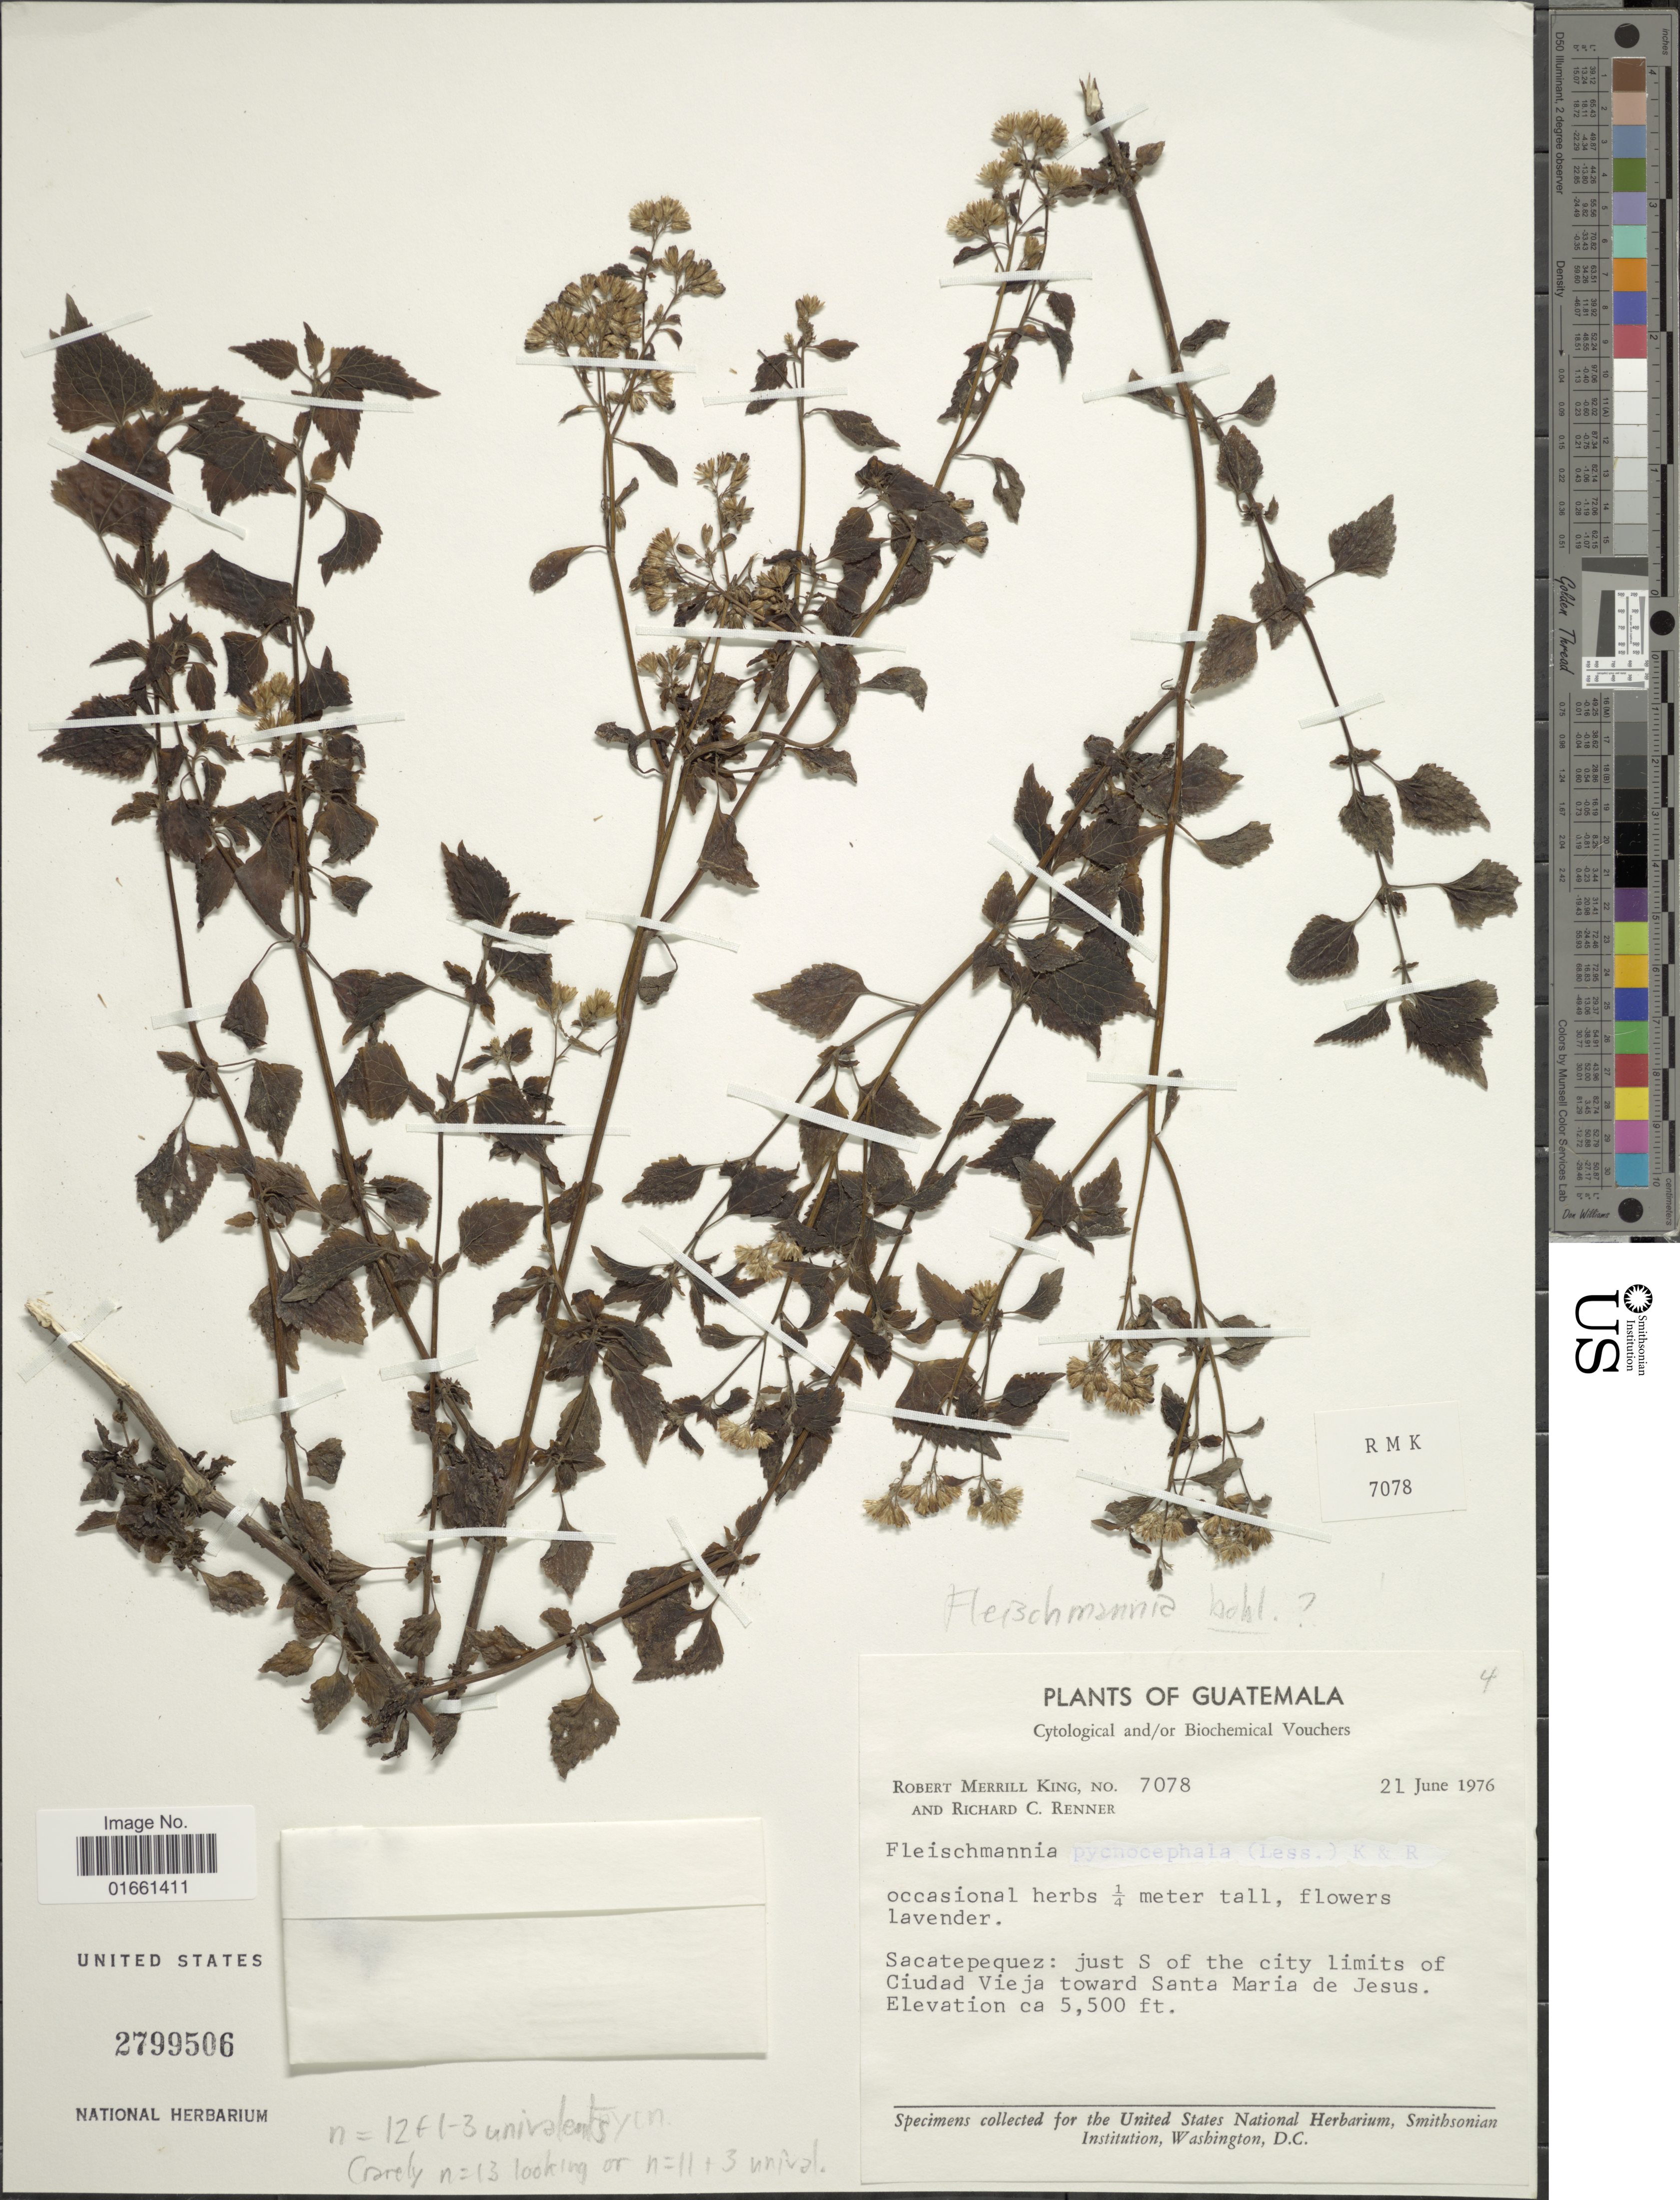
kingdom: Plantae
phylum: Tracheophyta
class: Magnoliopsida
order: Asterales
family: Asteraceae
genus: Fleischmannia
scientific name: Fleischmannia bohlmanniana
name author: R.M. King & H. Rob.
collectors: R. M. King & R. C. Renner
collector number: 7078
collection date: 1976-06-21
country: Guatemala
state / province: Sacatepéquez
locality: Just S of the city limits of Ciudad Vieja toward Santa Maria de Jesus.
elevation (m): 1676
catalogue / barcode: US 2799506